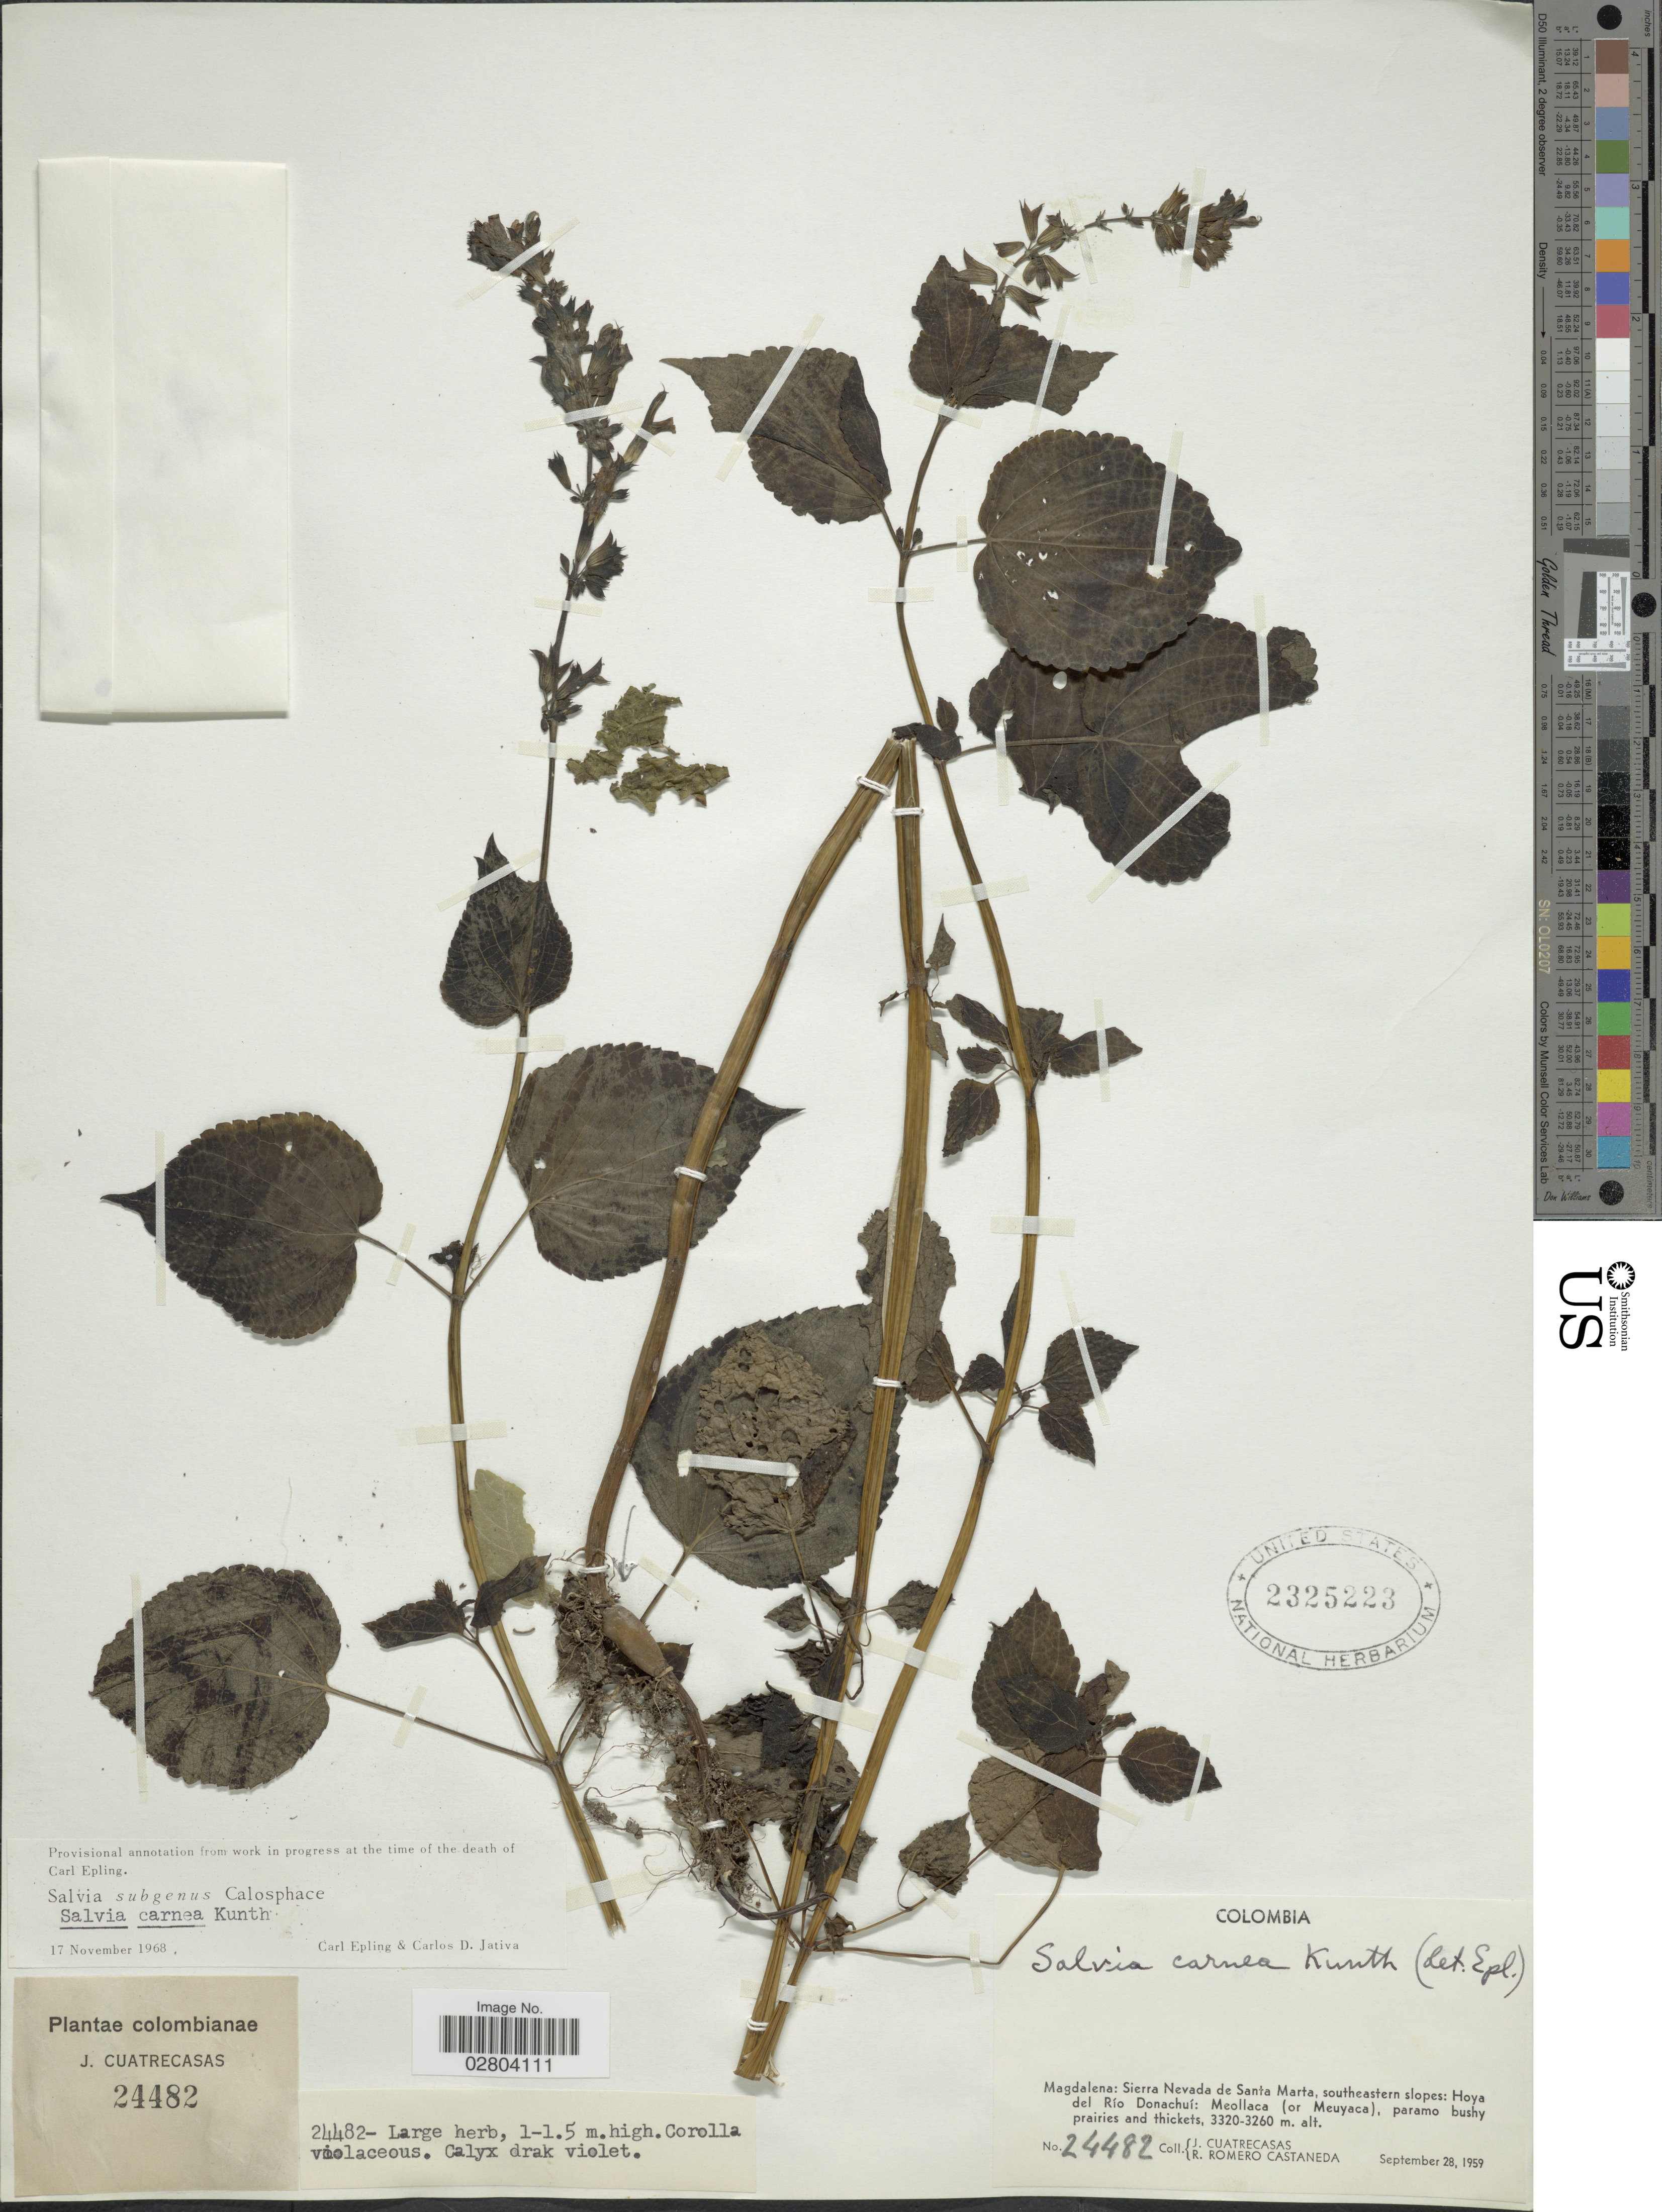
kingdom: Plantae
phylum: Tracheophyta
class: Magnoliopsida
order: Lamiales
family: Lamiaceae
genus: Salvia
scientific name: Salvia carnea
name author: Kunth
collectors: J. Cuatrecasas & R. Romero Castañeda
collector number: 24482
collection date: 1959-09-28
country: Colombia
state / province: Magdalena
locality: Colombianæ. Sierra Nevada de Santa Marta, southeastern slopes: Hoya del Río Donachuí: Meollaca (or Meuyaca), paramo bushy prairies and thickets.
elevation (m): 3260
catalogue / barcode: US 2325223